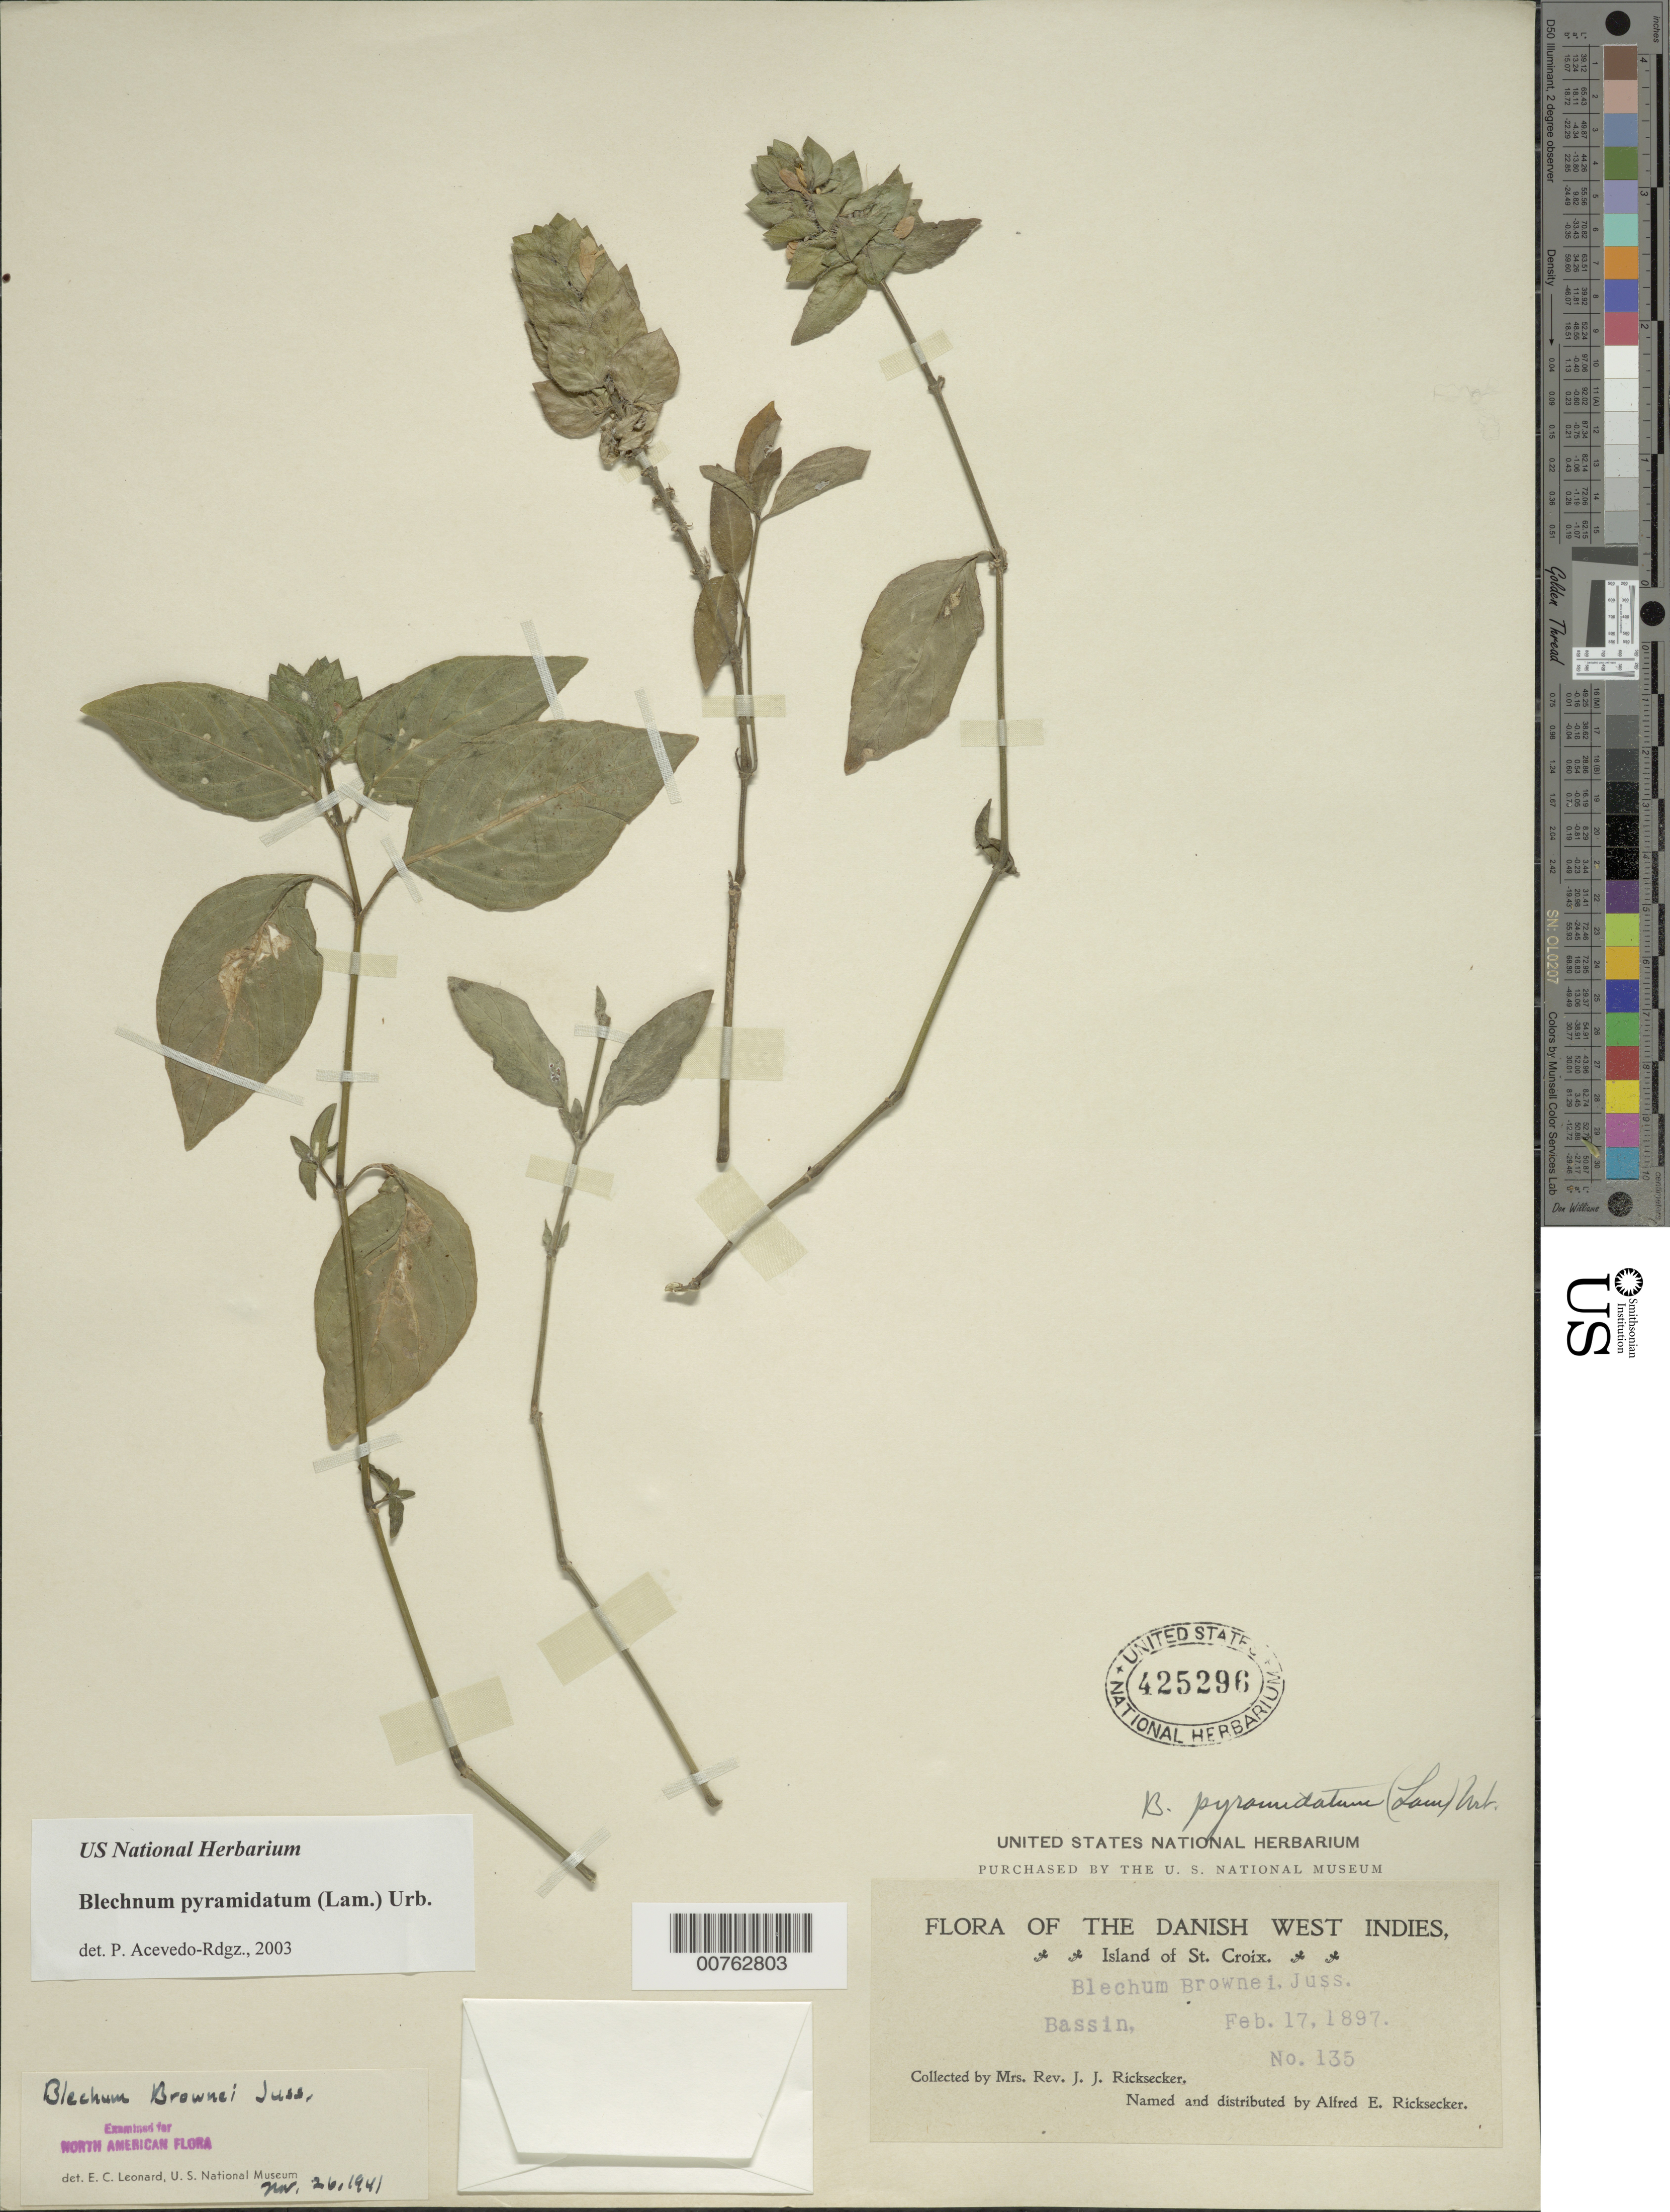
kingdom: Plantae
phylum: Tracheophyta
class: Magnoliopsida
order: Lamiales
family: Acanthaceae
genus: Blechum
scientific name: Blechum pyramidatum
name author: (Lam.) Urb.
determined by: Acevedo-Rodríguez, P., (BOT), Smithsonian Institution - National Museum of Natural History (UNITED STATES)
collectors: L. A. Ricksecker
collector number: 135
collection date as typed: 17 Feb 1897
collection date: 1897-02-17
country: U.S. Virgin Islands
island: St. Croix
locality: Bassin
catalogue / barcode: US 425296